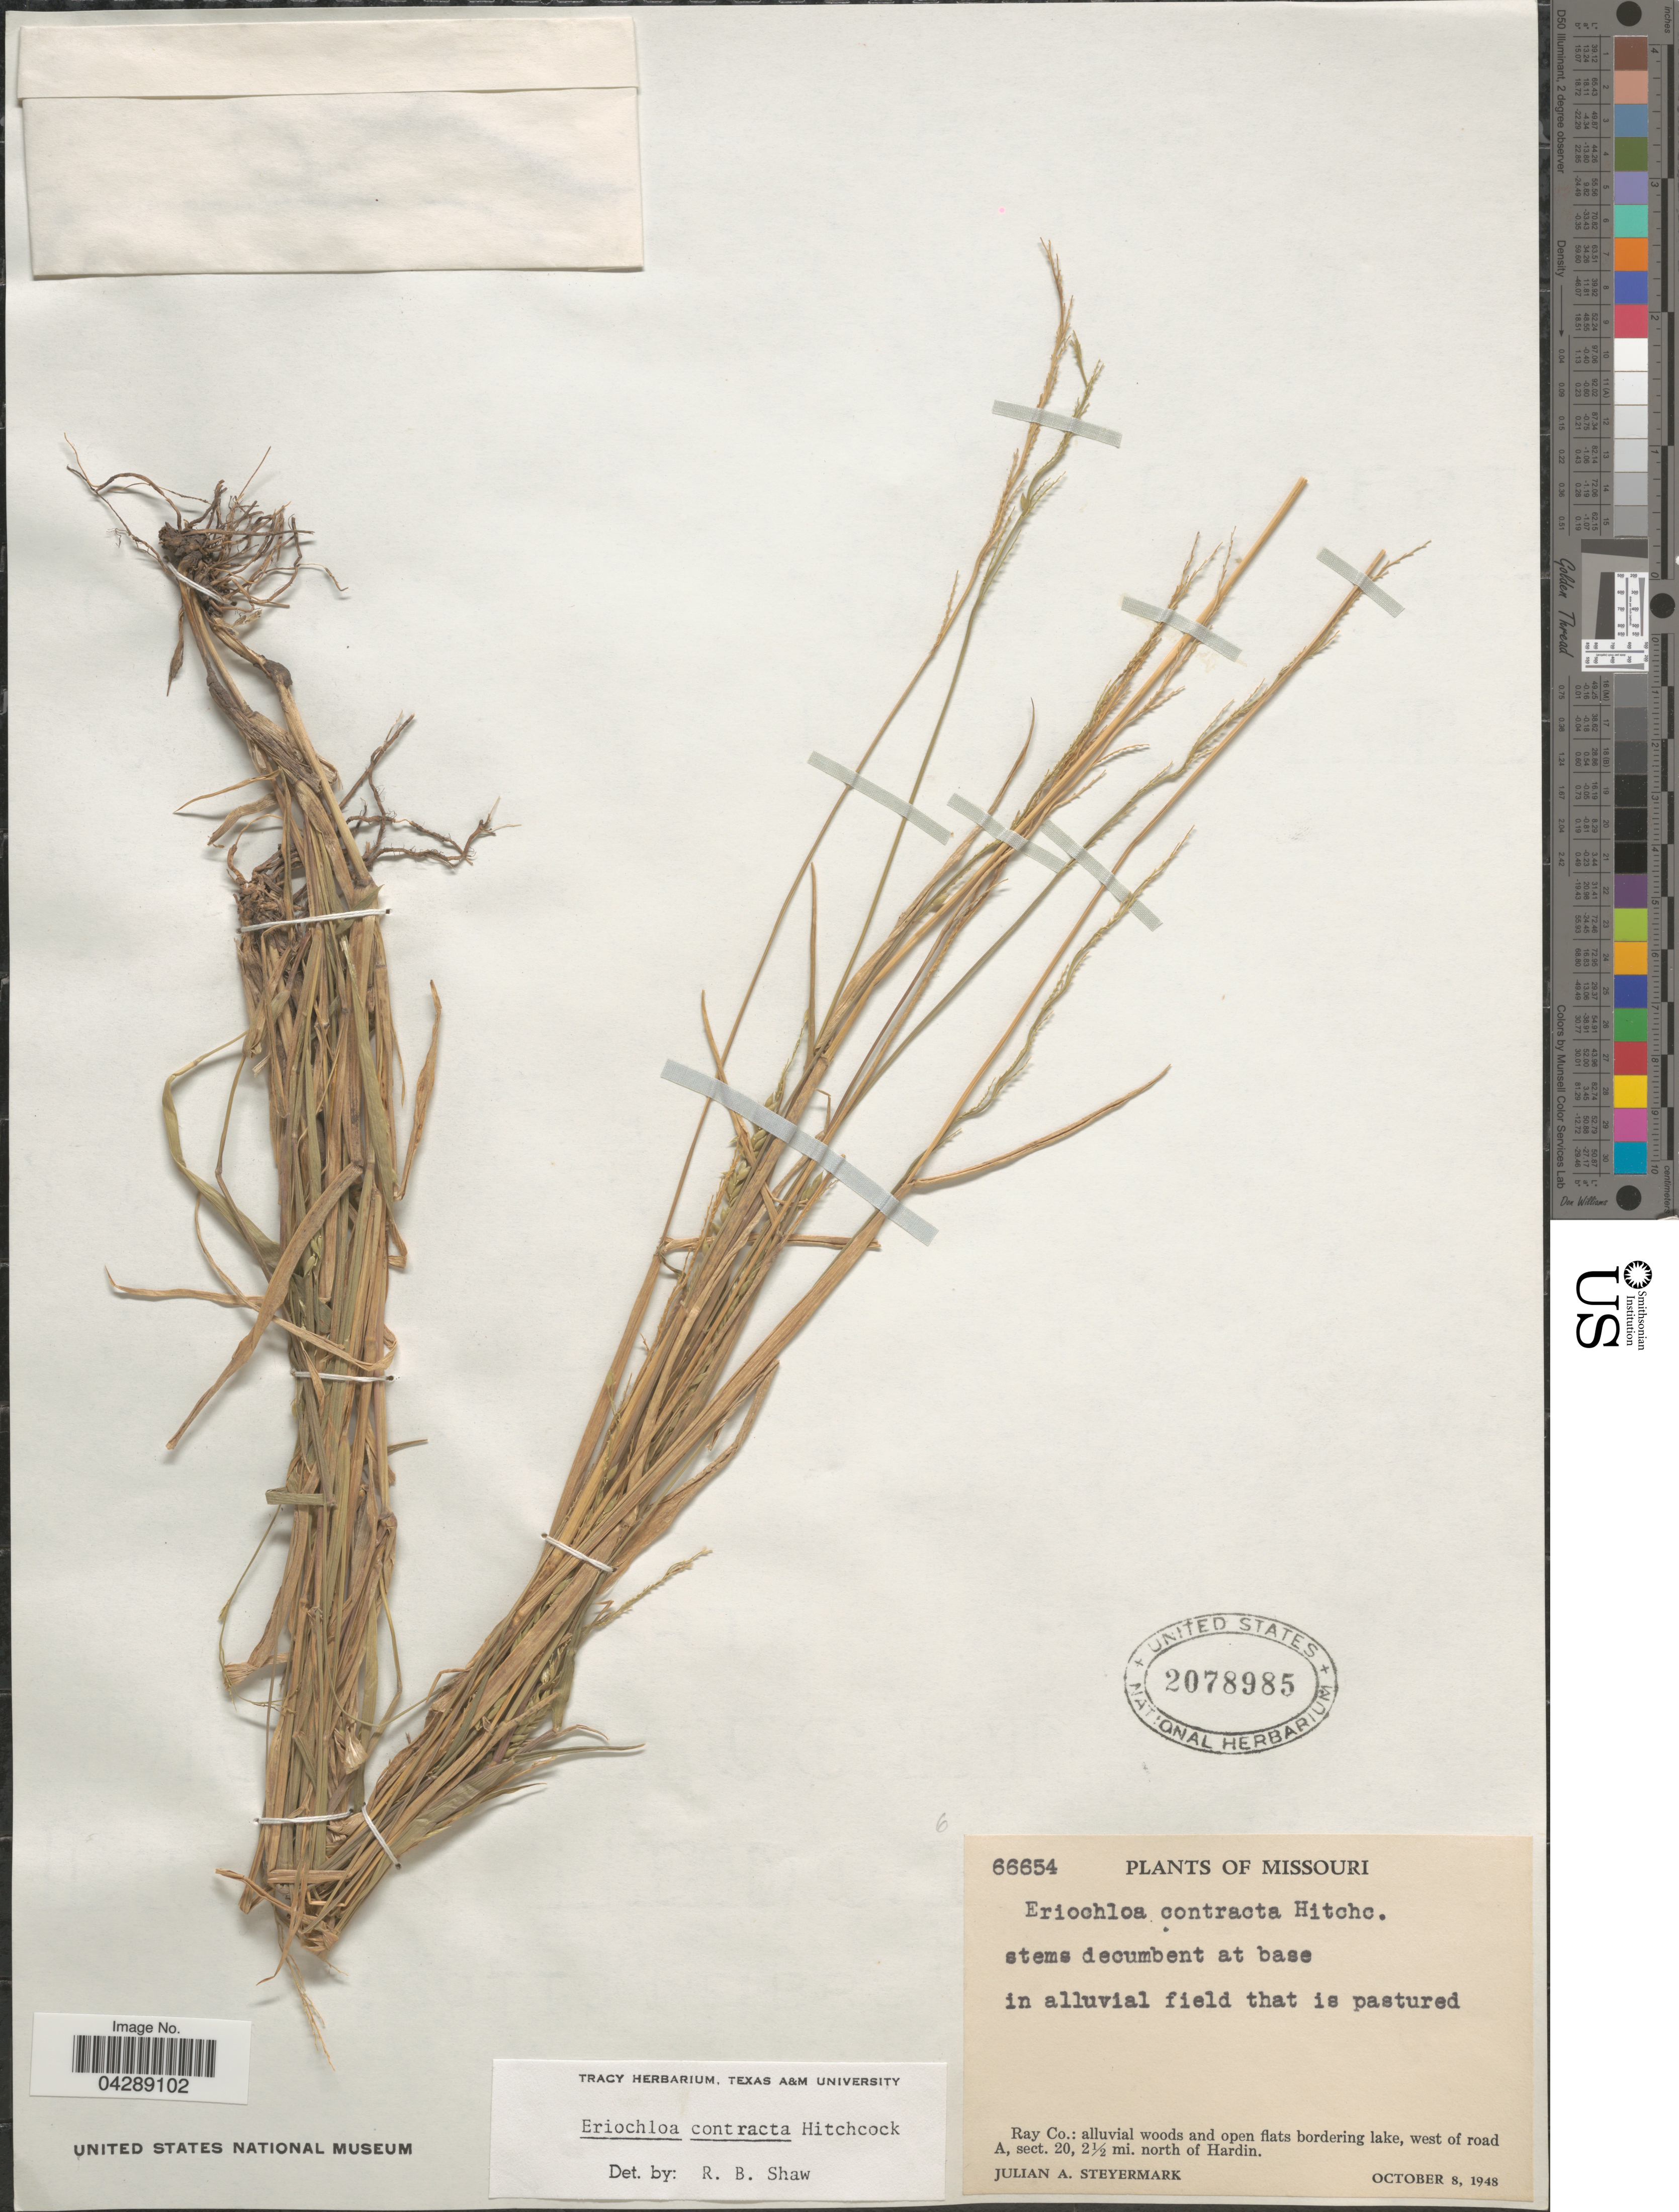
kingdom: Plantae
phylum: Tracheophyta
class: Liliopsida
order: Poales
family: Poaceae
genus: Eriochloa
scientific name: Eriochloa contracta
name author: Hitchc.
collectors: J. Steyermark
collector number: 66654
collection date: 1948-10-08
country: United States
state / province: Missouri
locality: Ray Co.: alluvial woods and open flats bordering lake, west of road A, sect. 20, 2½ mi. north of Hardin.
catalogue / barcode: US 2078985